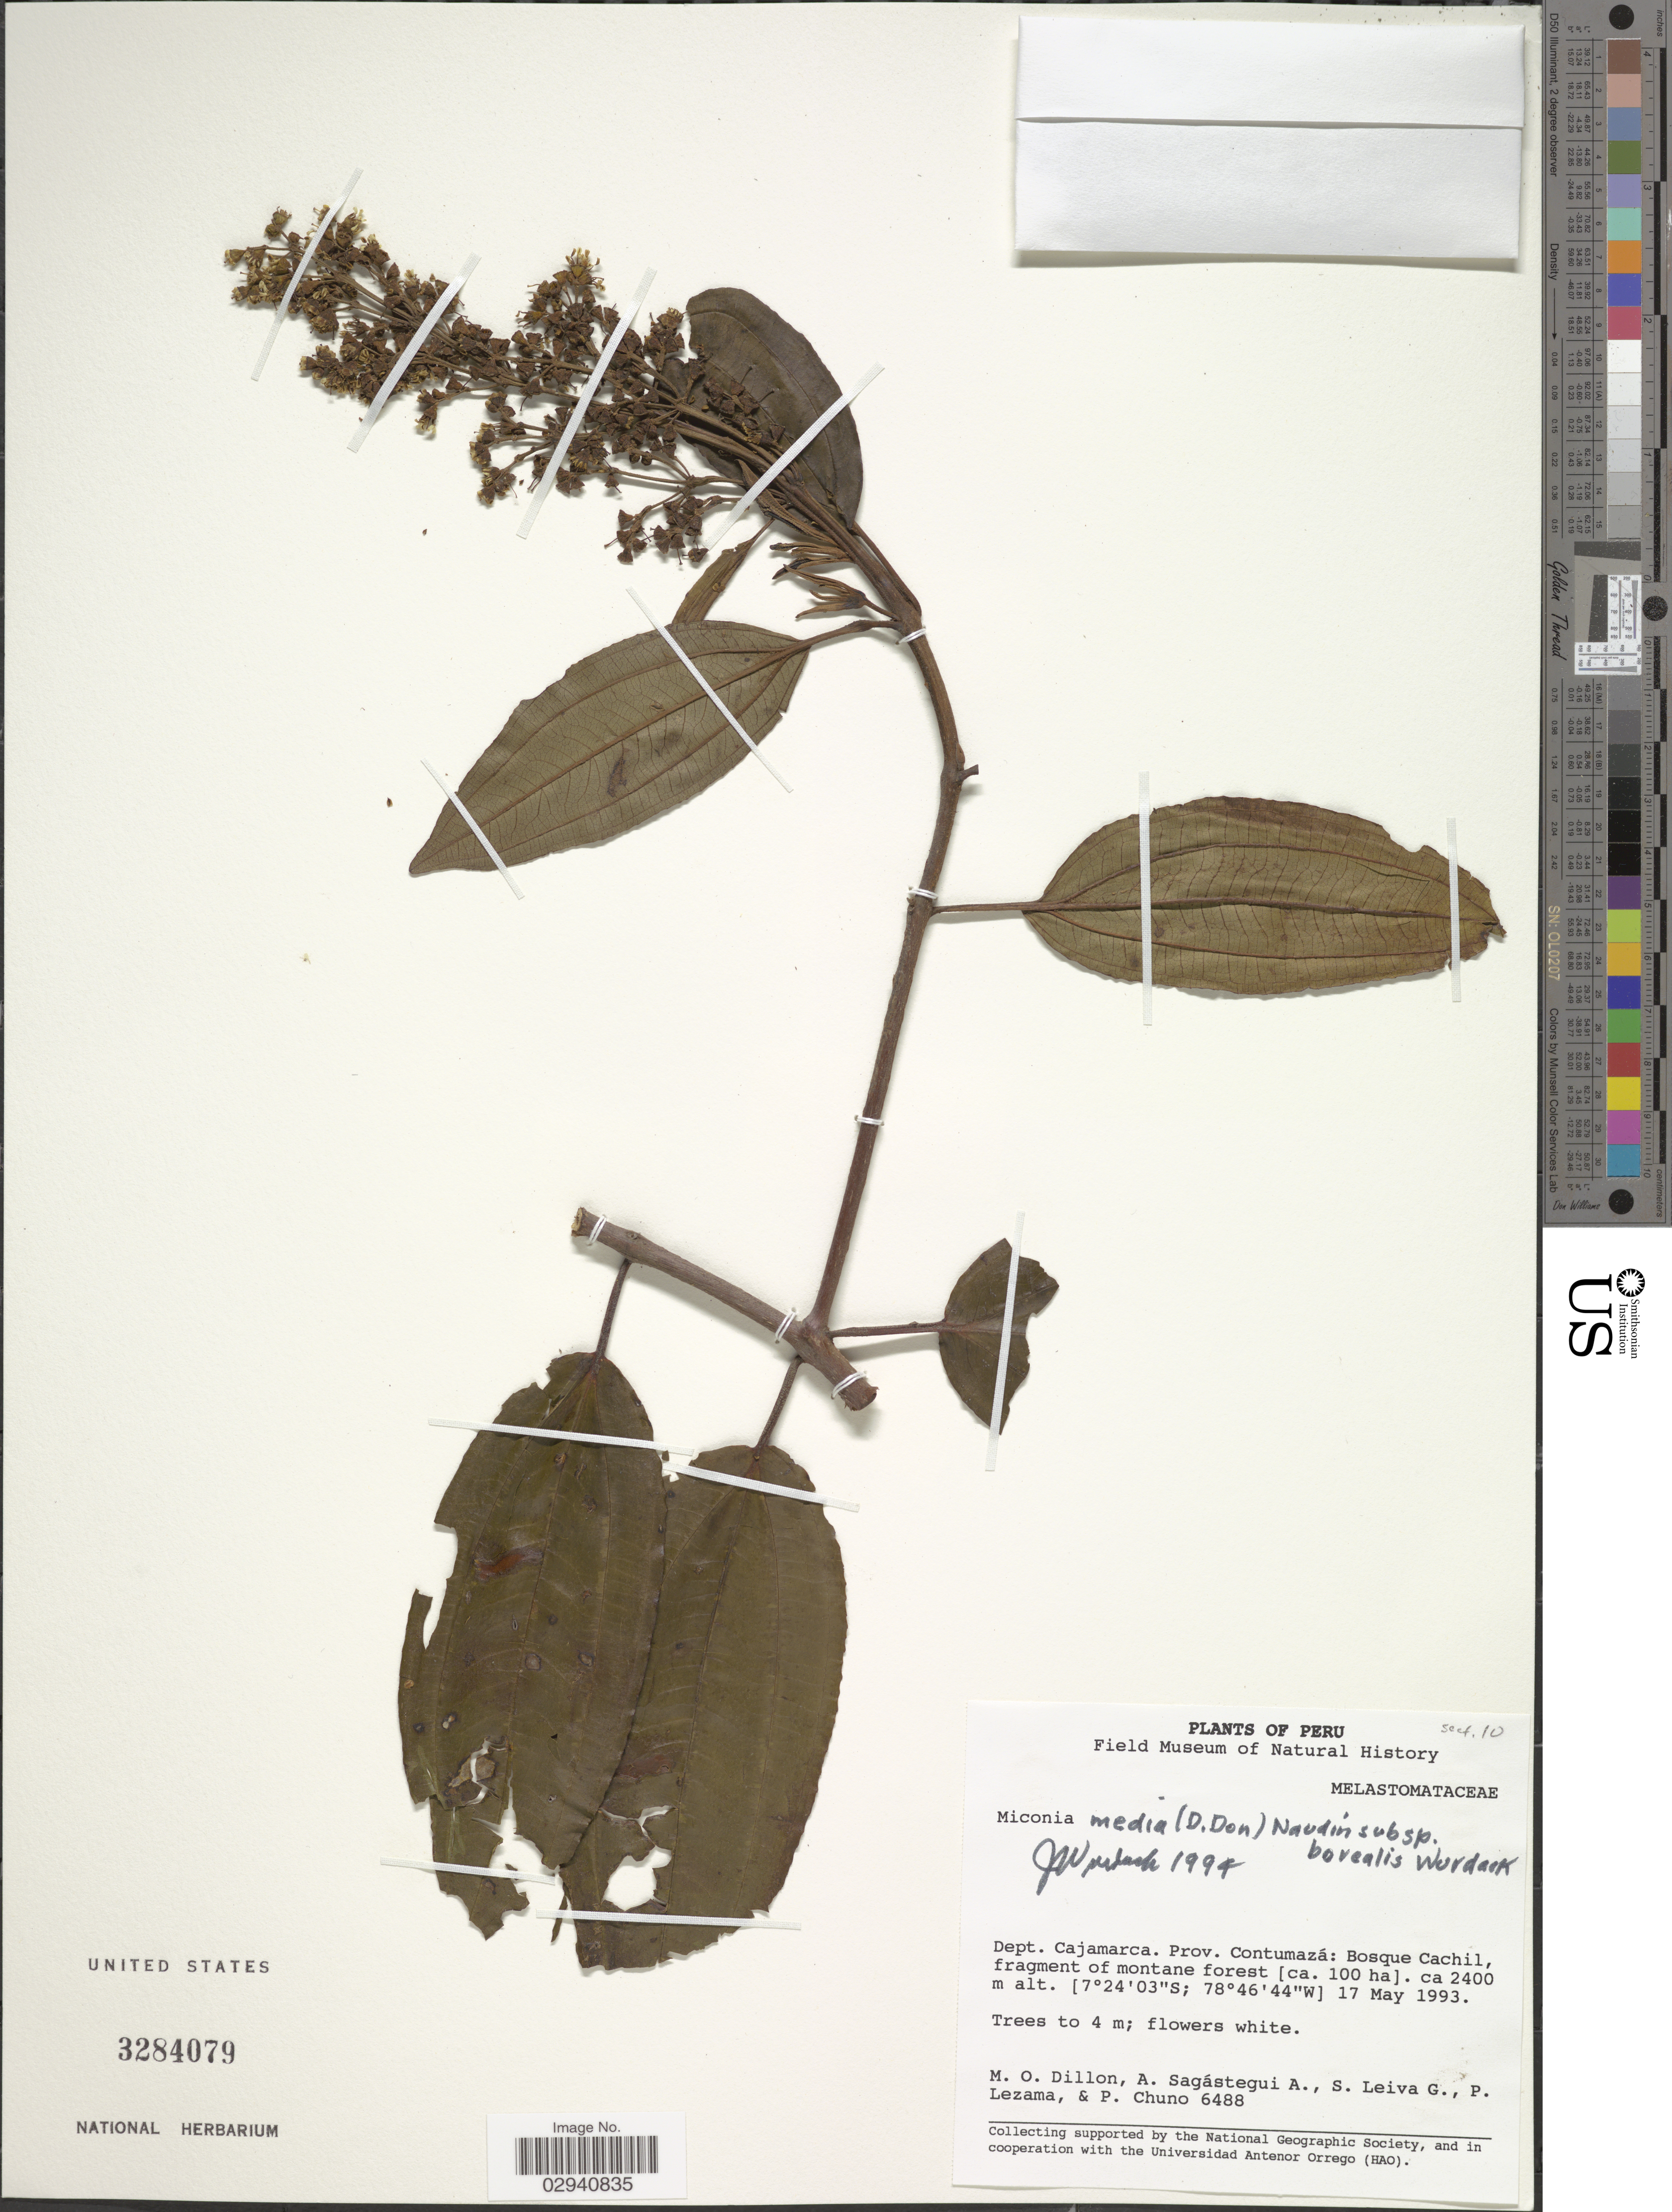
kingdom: Plantae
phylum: Tracheophyta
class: Magnoliopsida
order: Myrtales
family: Melastomataceae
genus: Miconia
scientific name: Miconia media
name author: (D. Don) Naudin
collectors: M. O. Dillon, A. Sagástegui A., S. Leiva G., P. Lezama & P. Chuno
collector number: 6488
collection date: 1993-05-17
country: Peru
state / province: Cajamarca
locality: Dept. Cajamarca. Prov. Contumazá: Bosque Cachil, fragment of montane forest [ca. 100 ha.].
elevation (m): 2400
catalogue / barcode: US 3284079